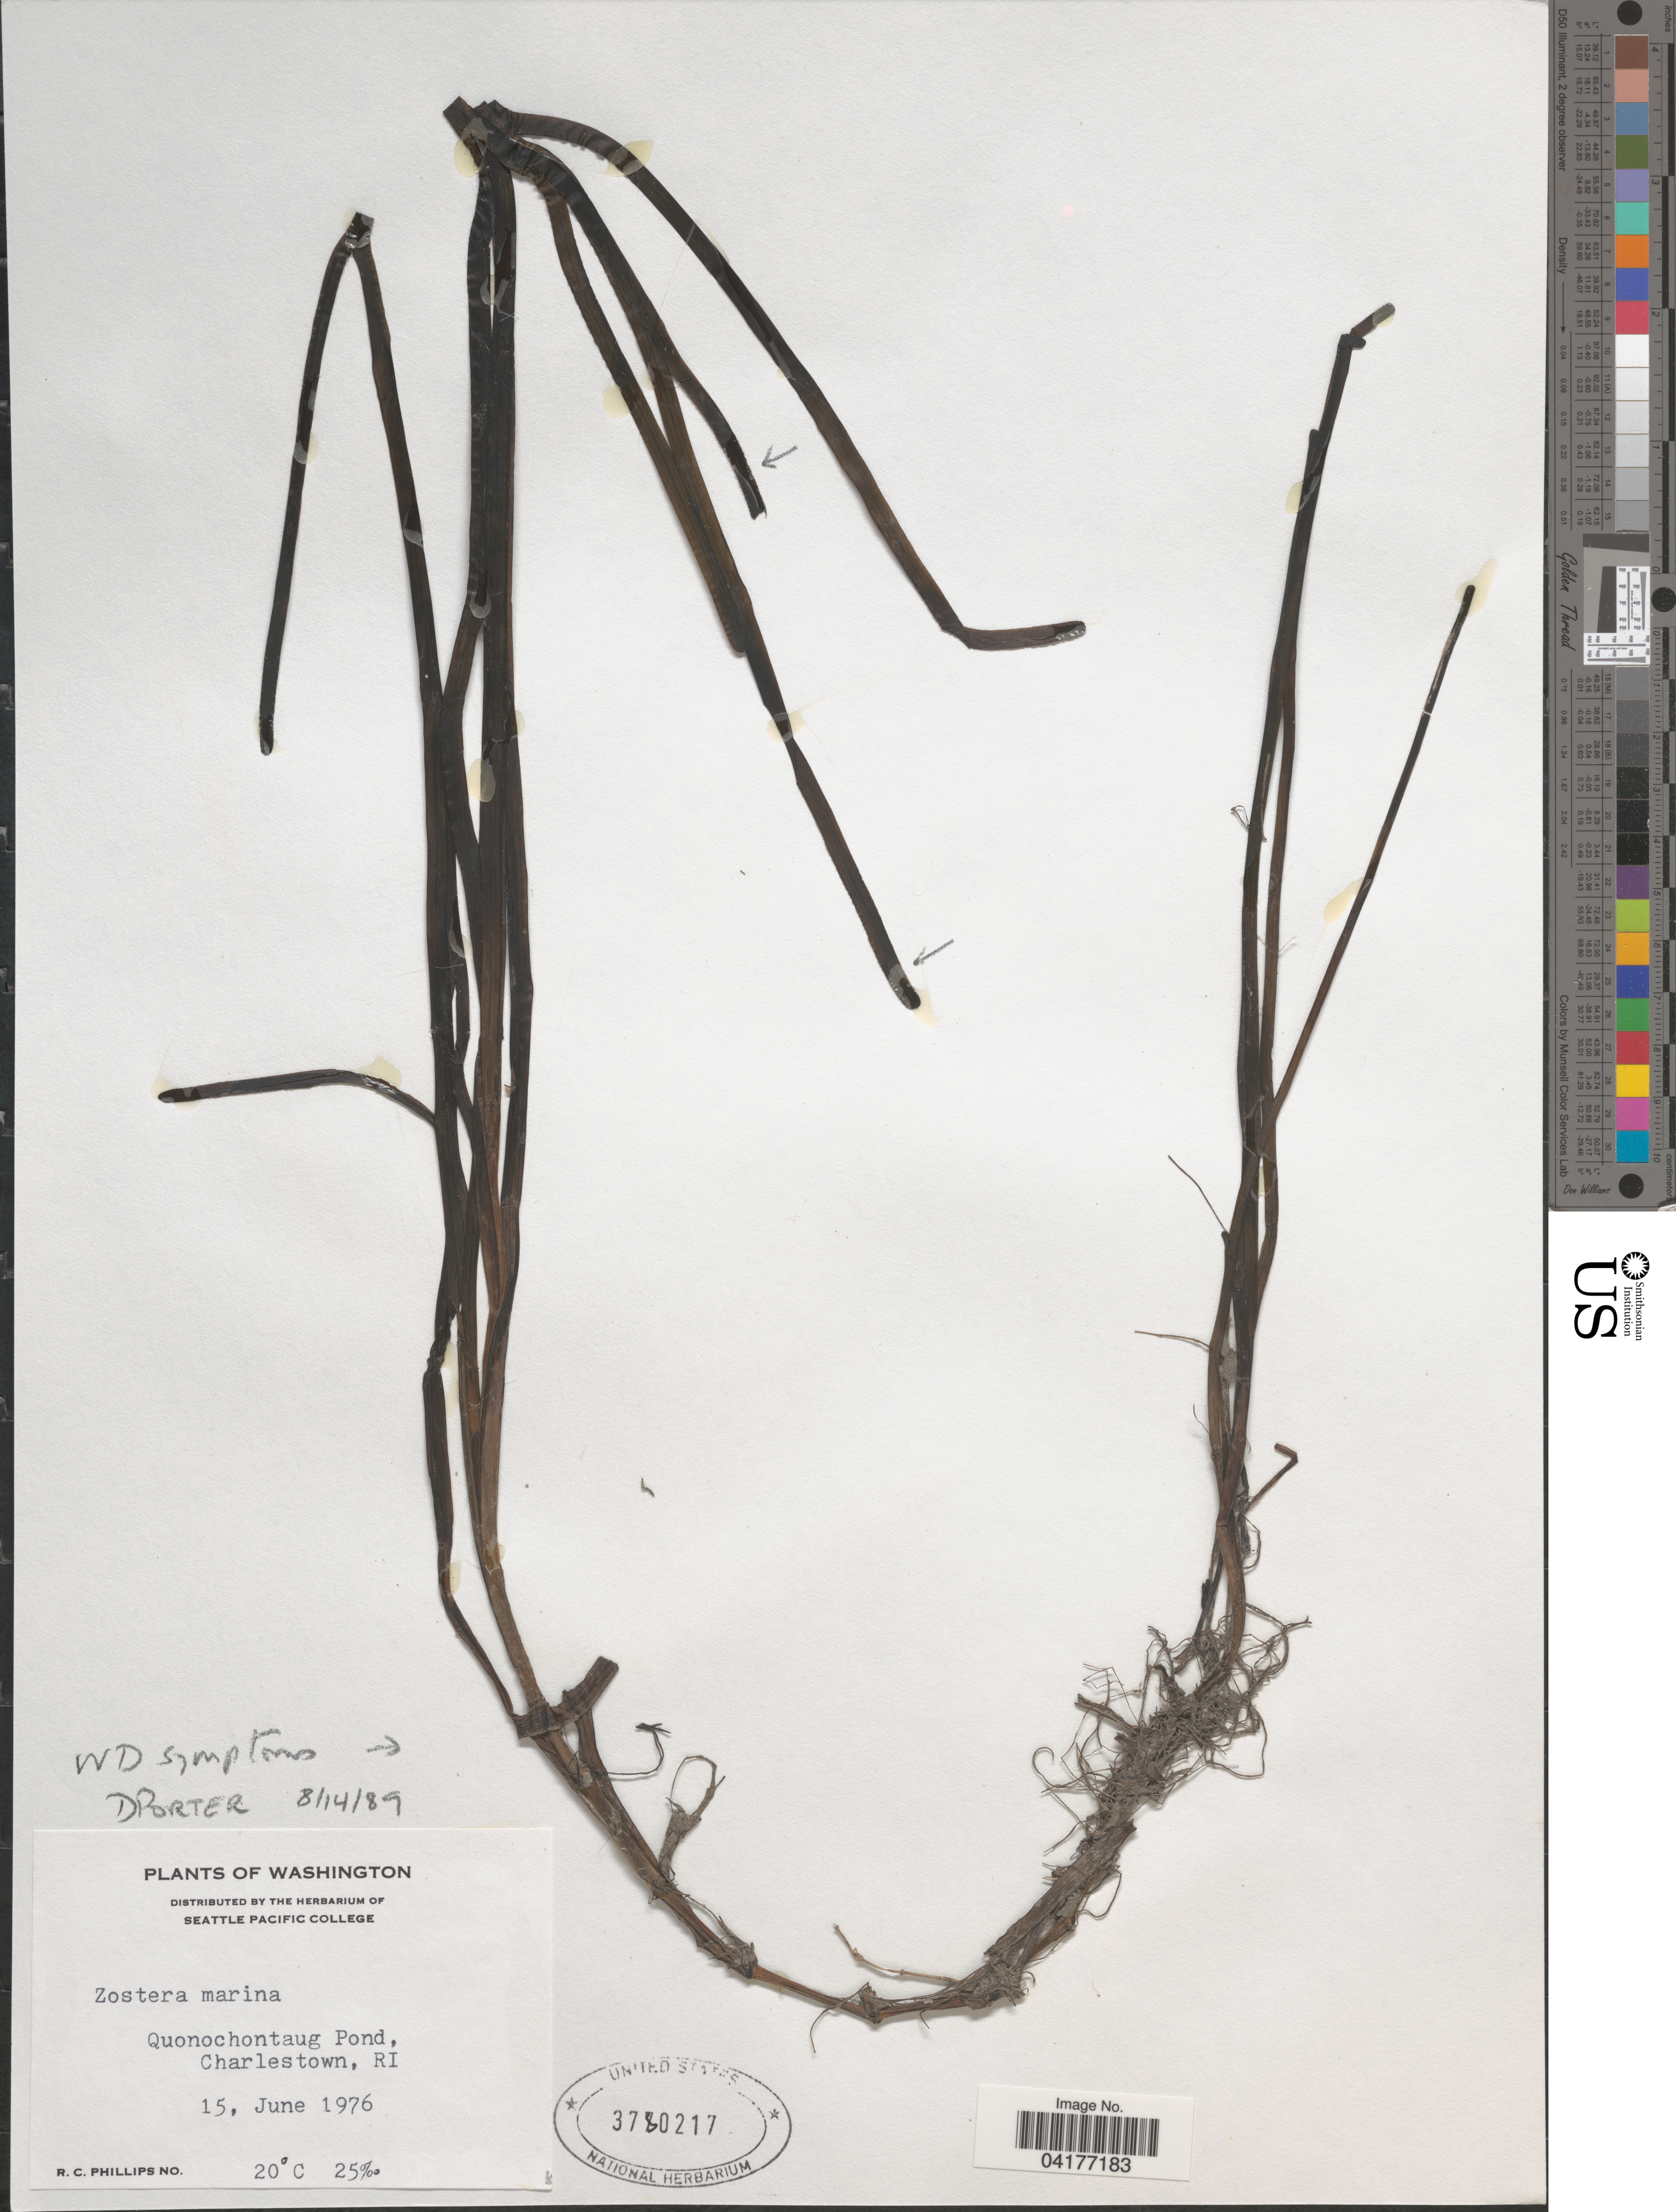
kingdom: Plantae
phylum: Tracheophyta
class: Liliopsida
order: Alismatales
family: Zosteraceae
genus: Zostera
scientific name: Zostera marina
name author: L.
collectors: R. C. Phillips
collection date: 1976-06-15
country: United States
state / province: Rhode Island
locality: Quonochontaug Pond, Charlestown.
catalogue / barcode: US 3780217